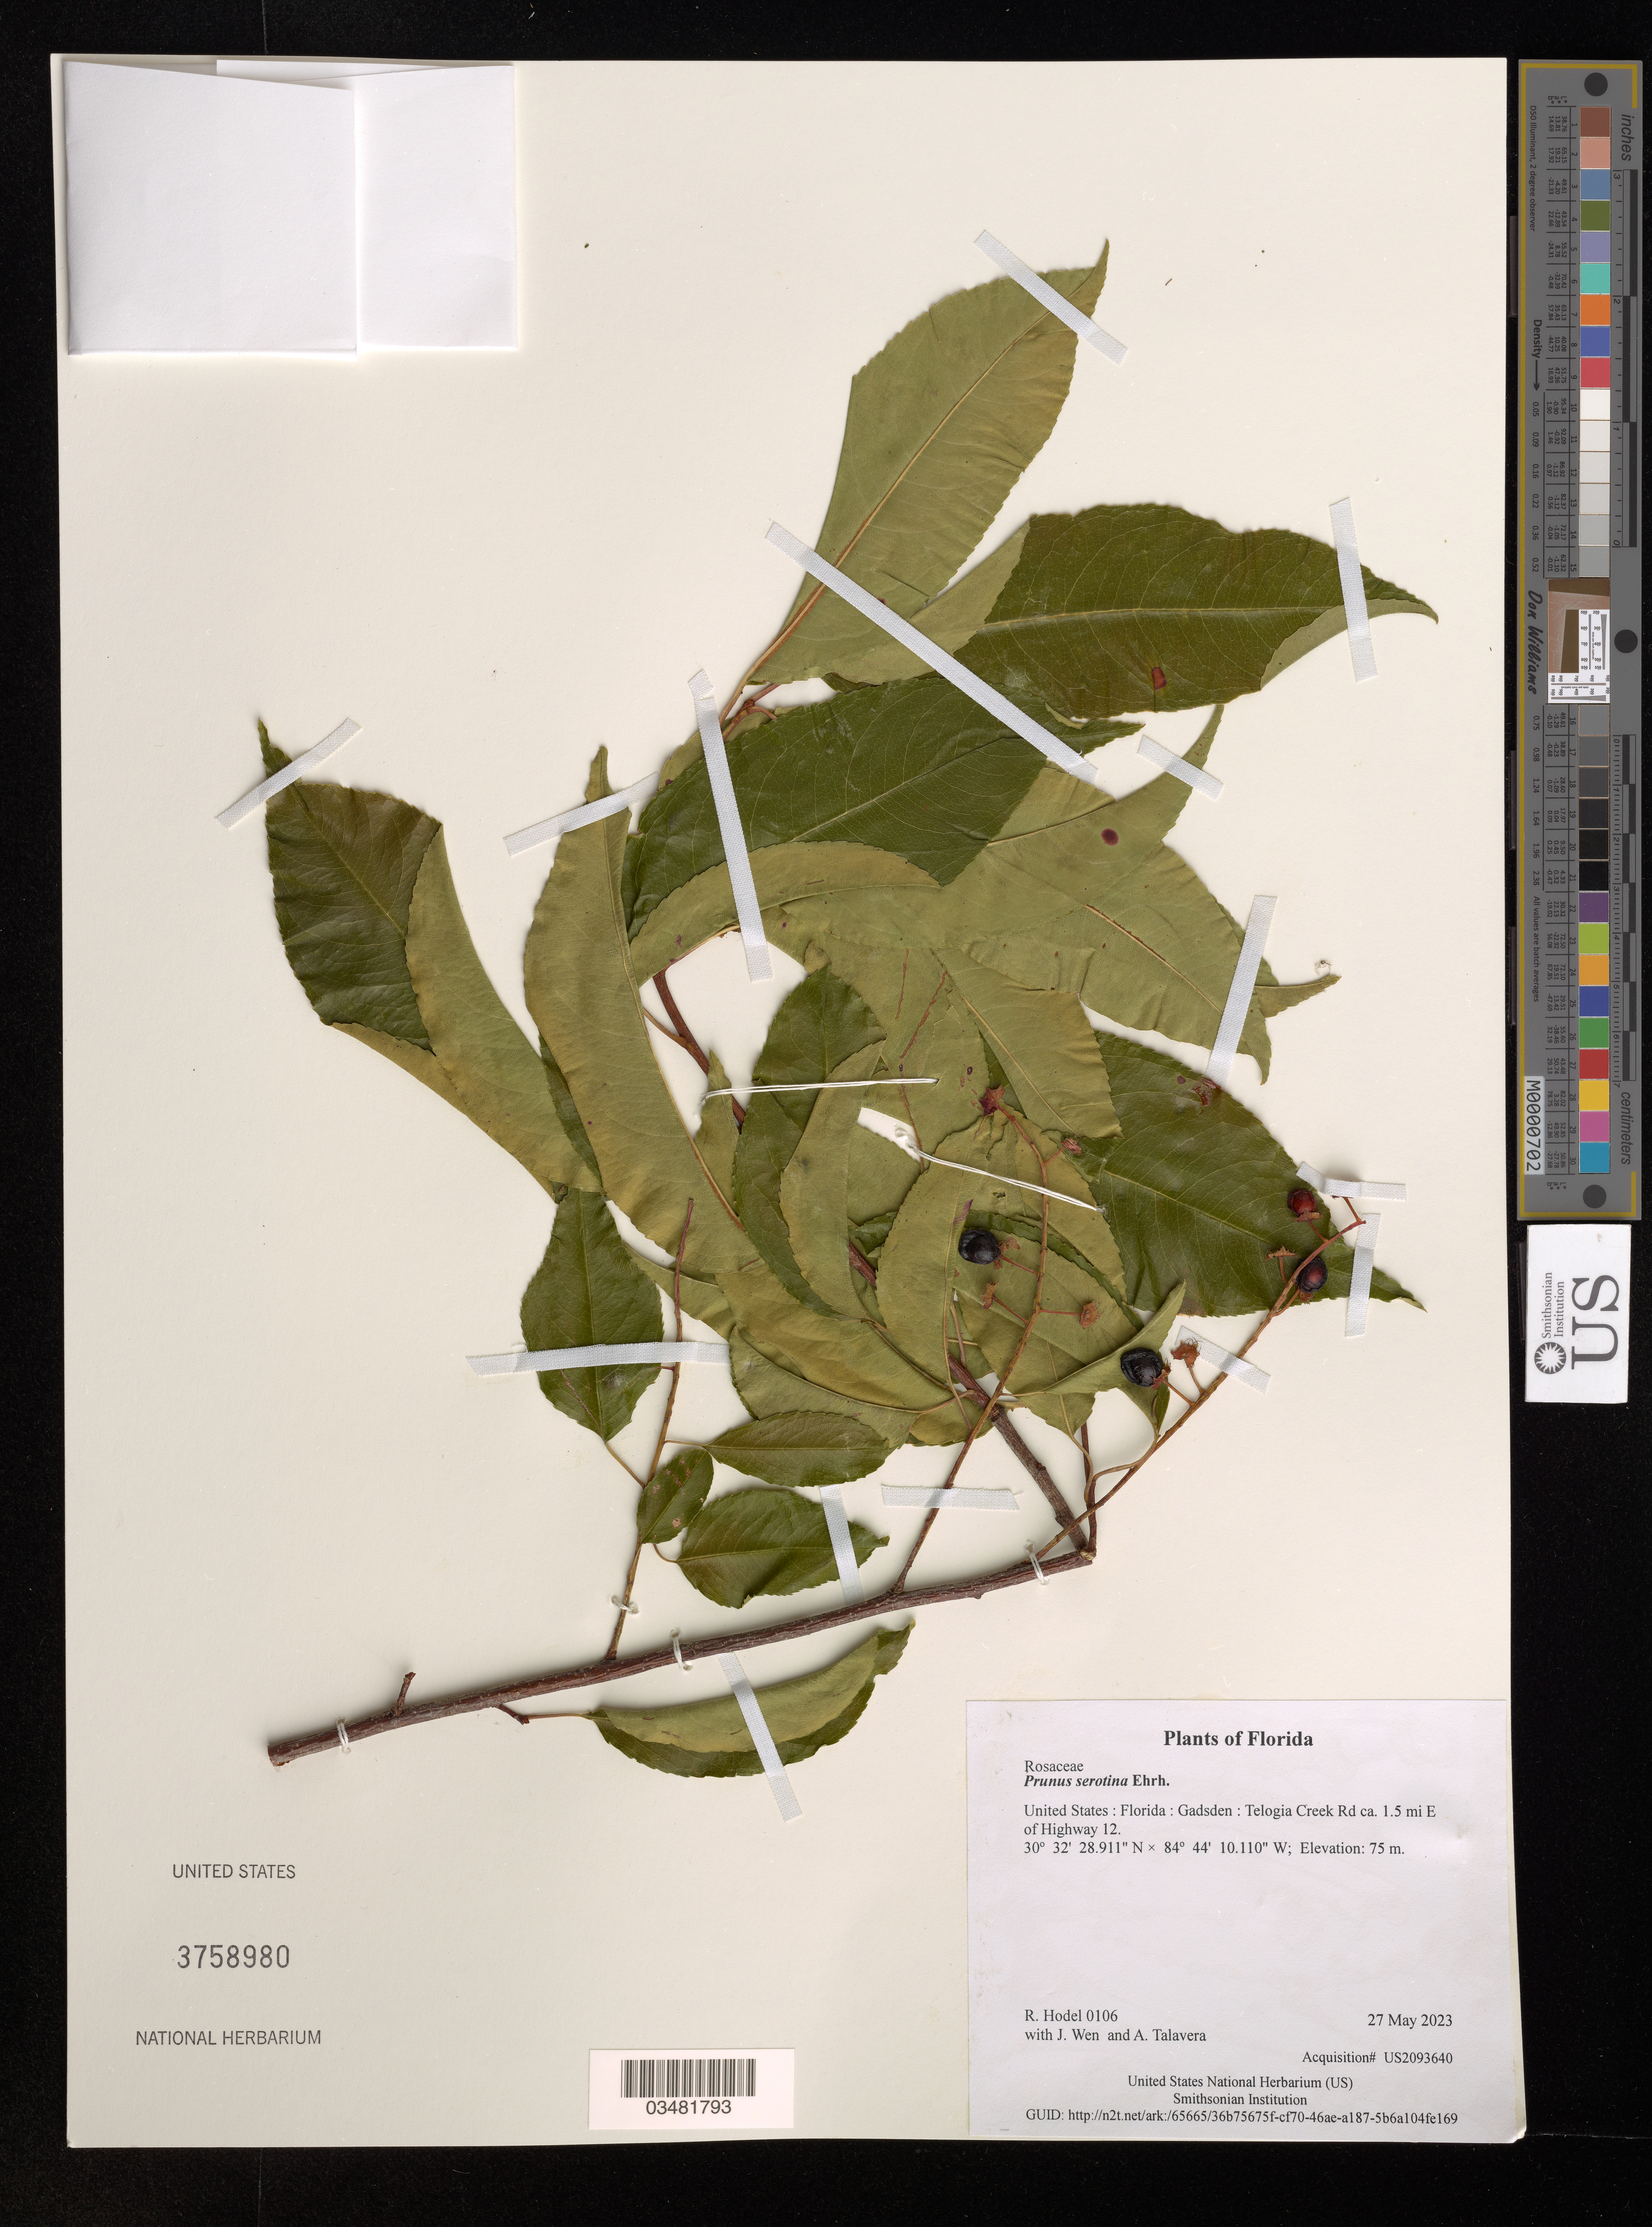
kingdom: Plantae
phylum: Tracheophyta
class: Magnoliopsida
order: Rosales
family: Rosaceae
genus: Prunus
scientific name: Prunus serotina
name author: Ehrh.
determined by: Hodel, Richard G. J.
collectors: R. Hodel, J. Wen & A. Talavera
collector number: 0106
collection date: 2023-05-27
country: United States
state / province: Florida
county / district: Gadsden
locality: Telogia Creek Rd ca. 1.5 mi E of Highway 12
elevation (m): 75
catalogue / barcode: US 3758980